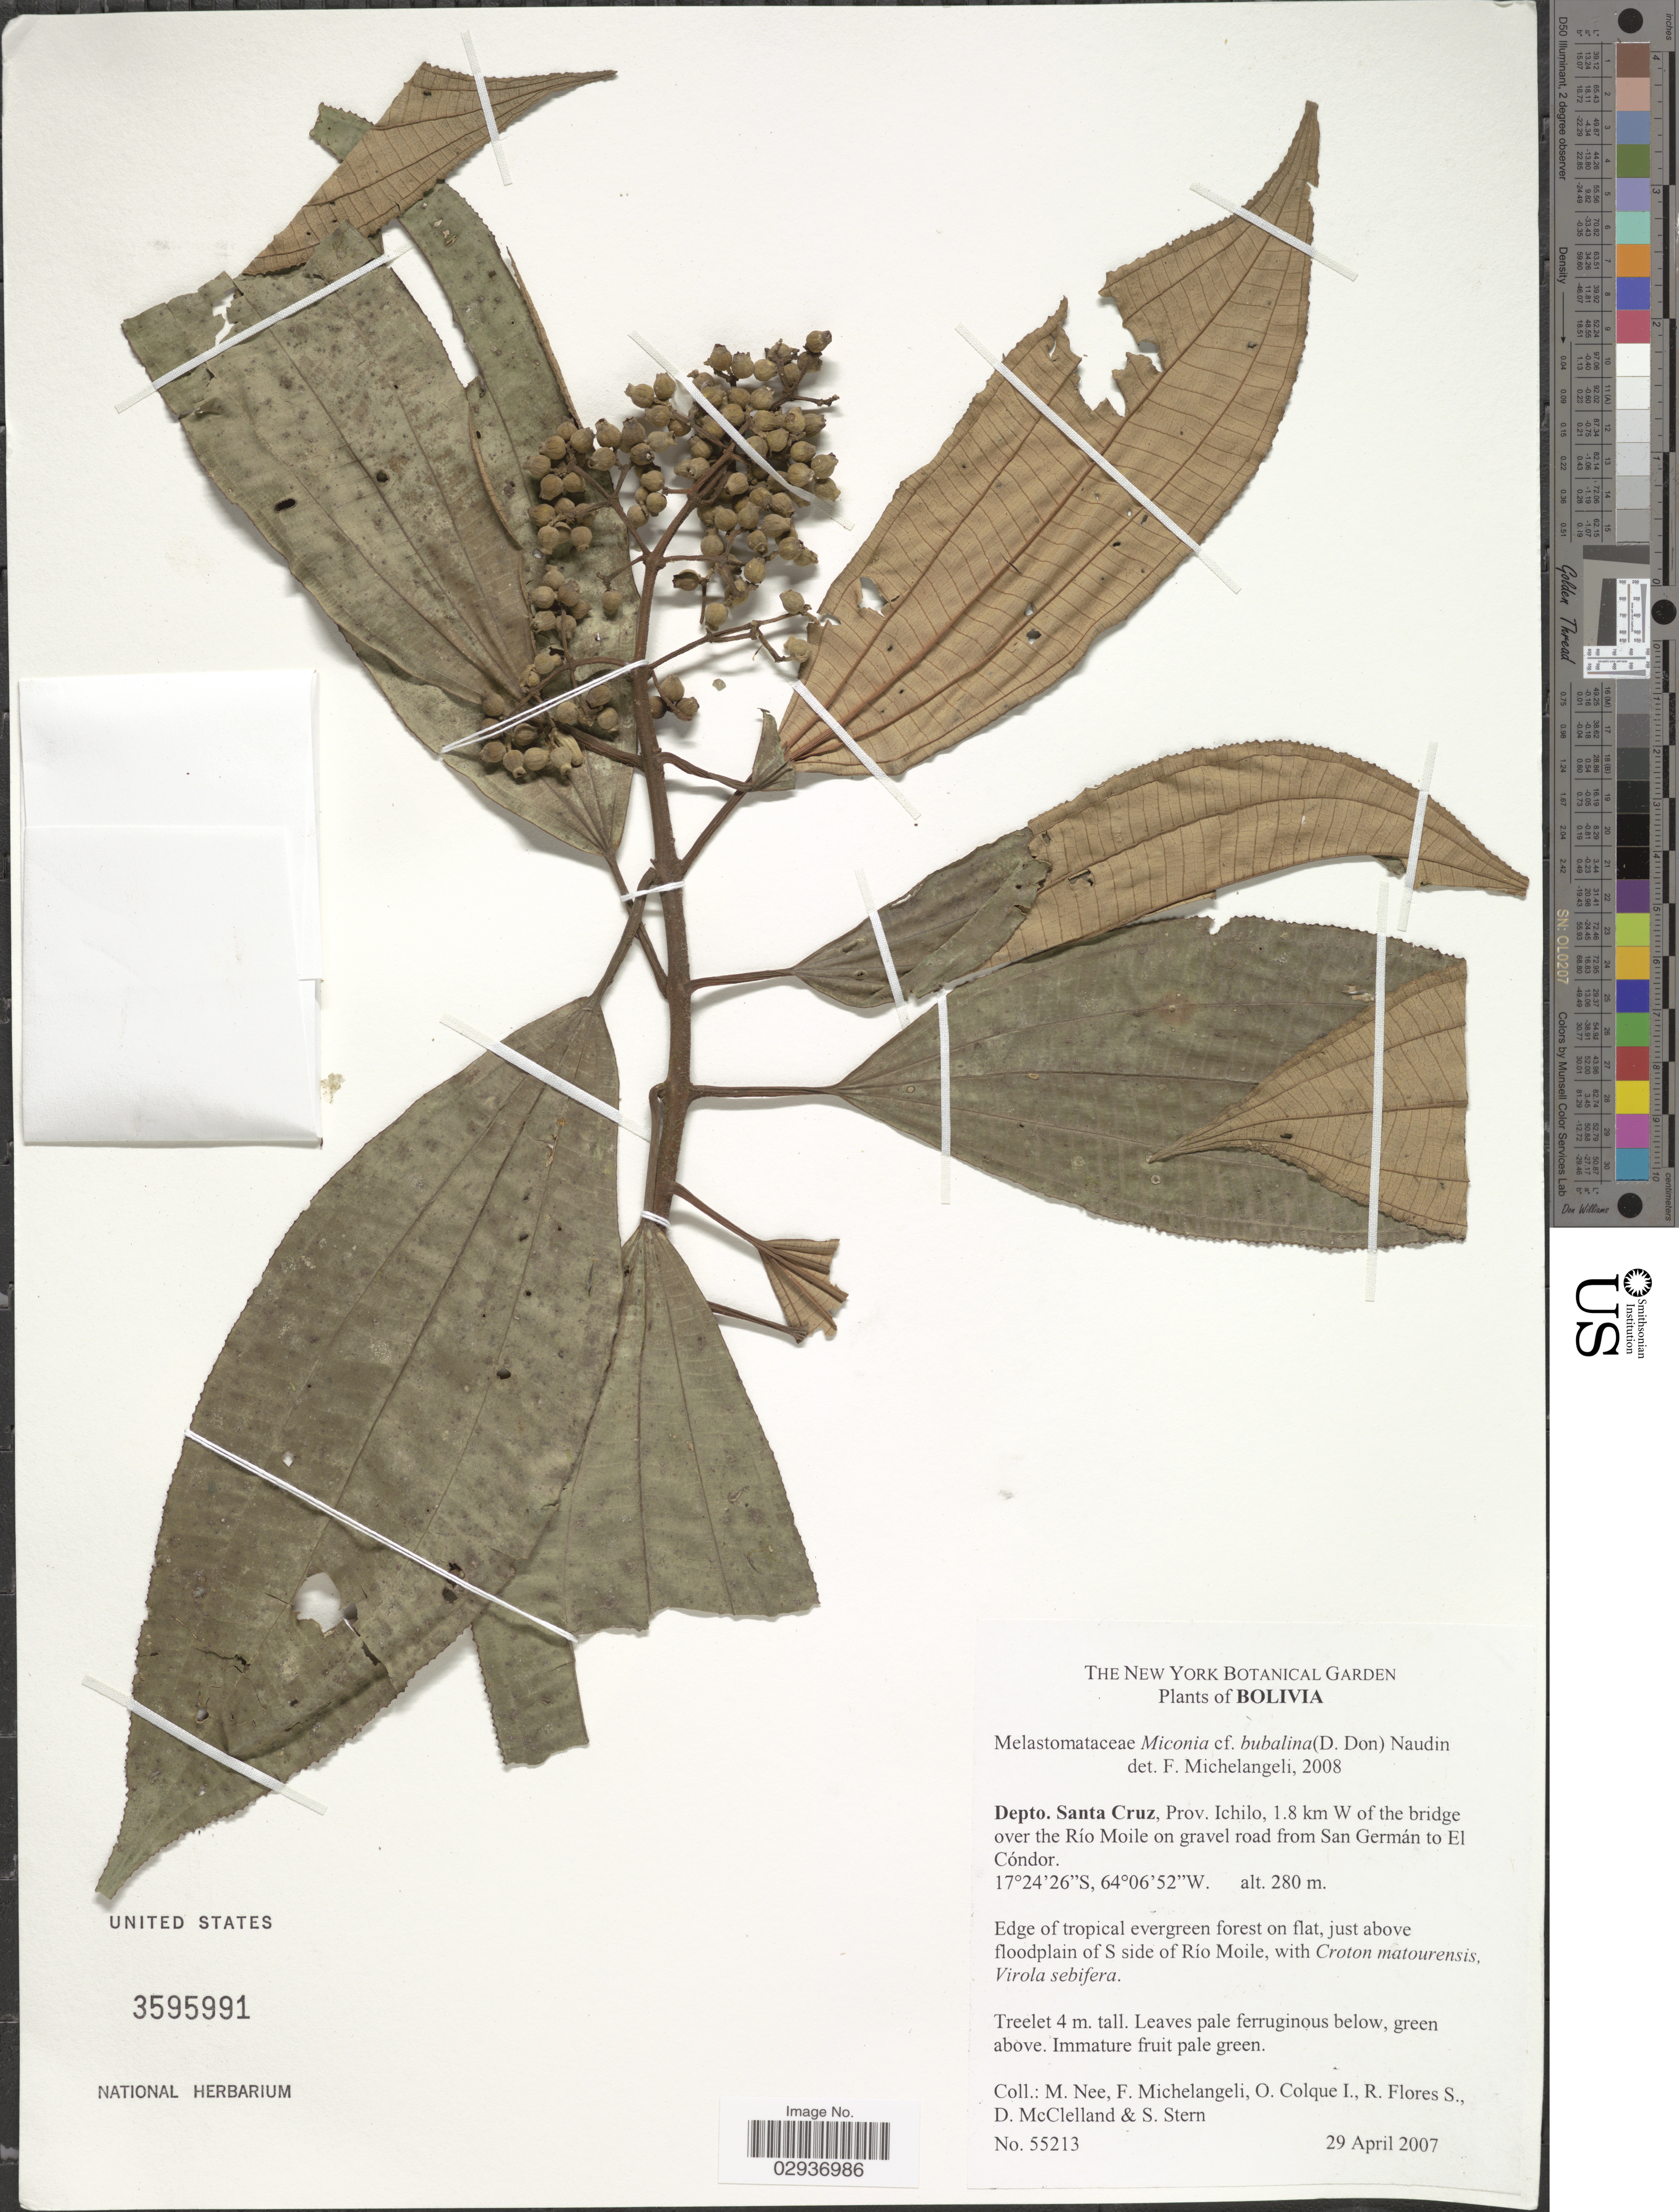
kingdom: Plantae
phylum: Tracheophyta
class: Magnoliopsida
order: Myrtales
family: Melastomataceae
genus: Miconia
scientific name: Miconia bubalina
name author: Naudin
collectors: M. Nee, F. Michelangeli, O. Colque, R. Flores S. & et al.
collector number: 55213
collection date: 2007-04-29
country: Bolivia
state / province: Santa Cruz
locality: Depto. Santa Cruz, Prov. Ichilo, 1.8 km W of the bridge over the Río Moile on gravel road from San Germán to El Cóndor.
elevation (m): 280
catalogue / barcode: US 3595991